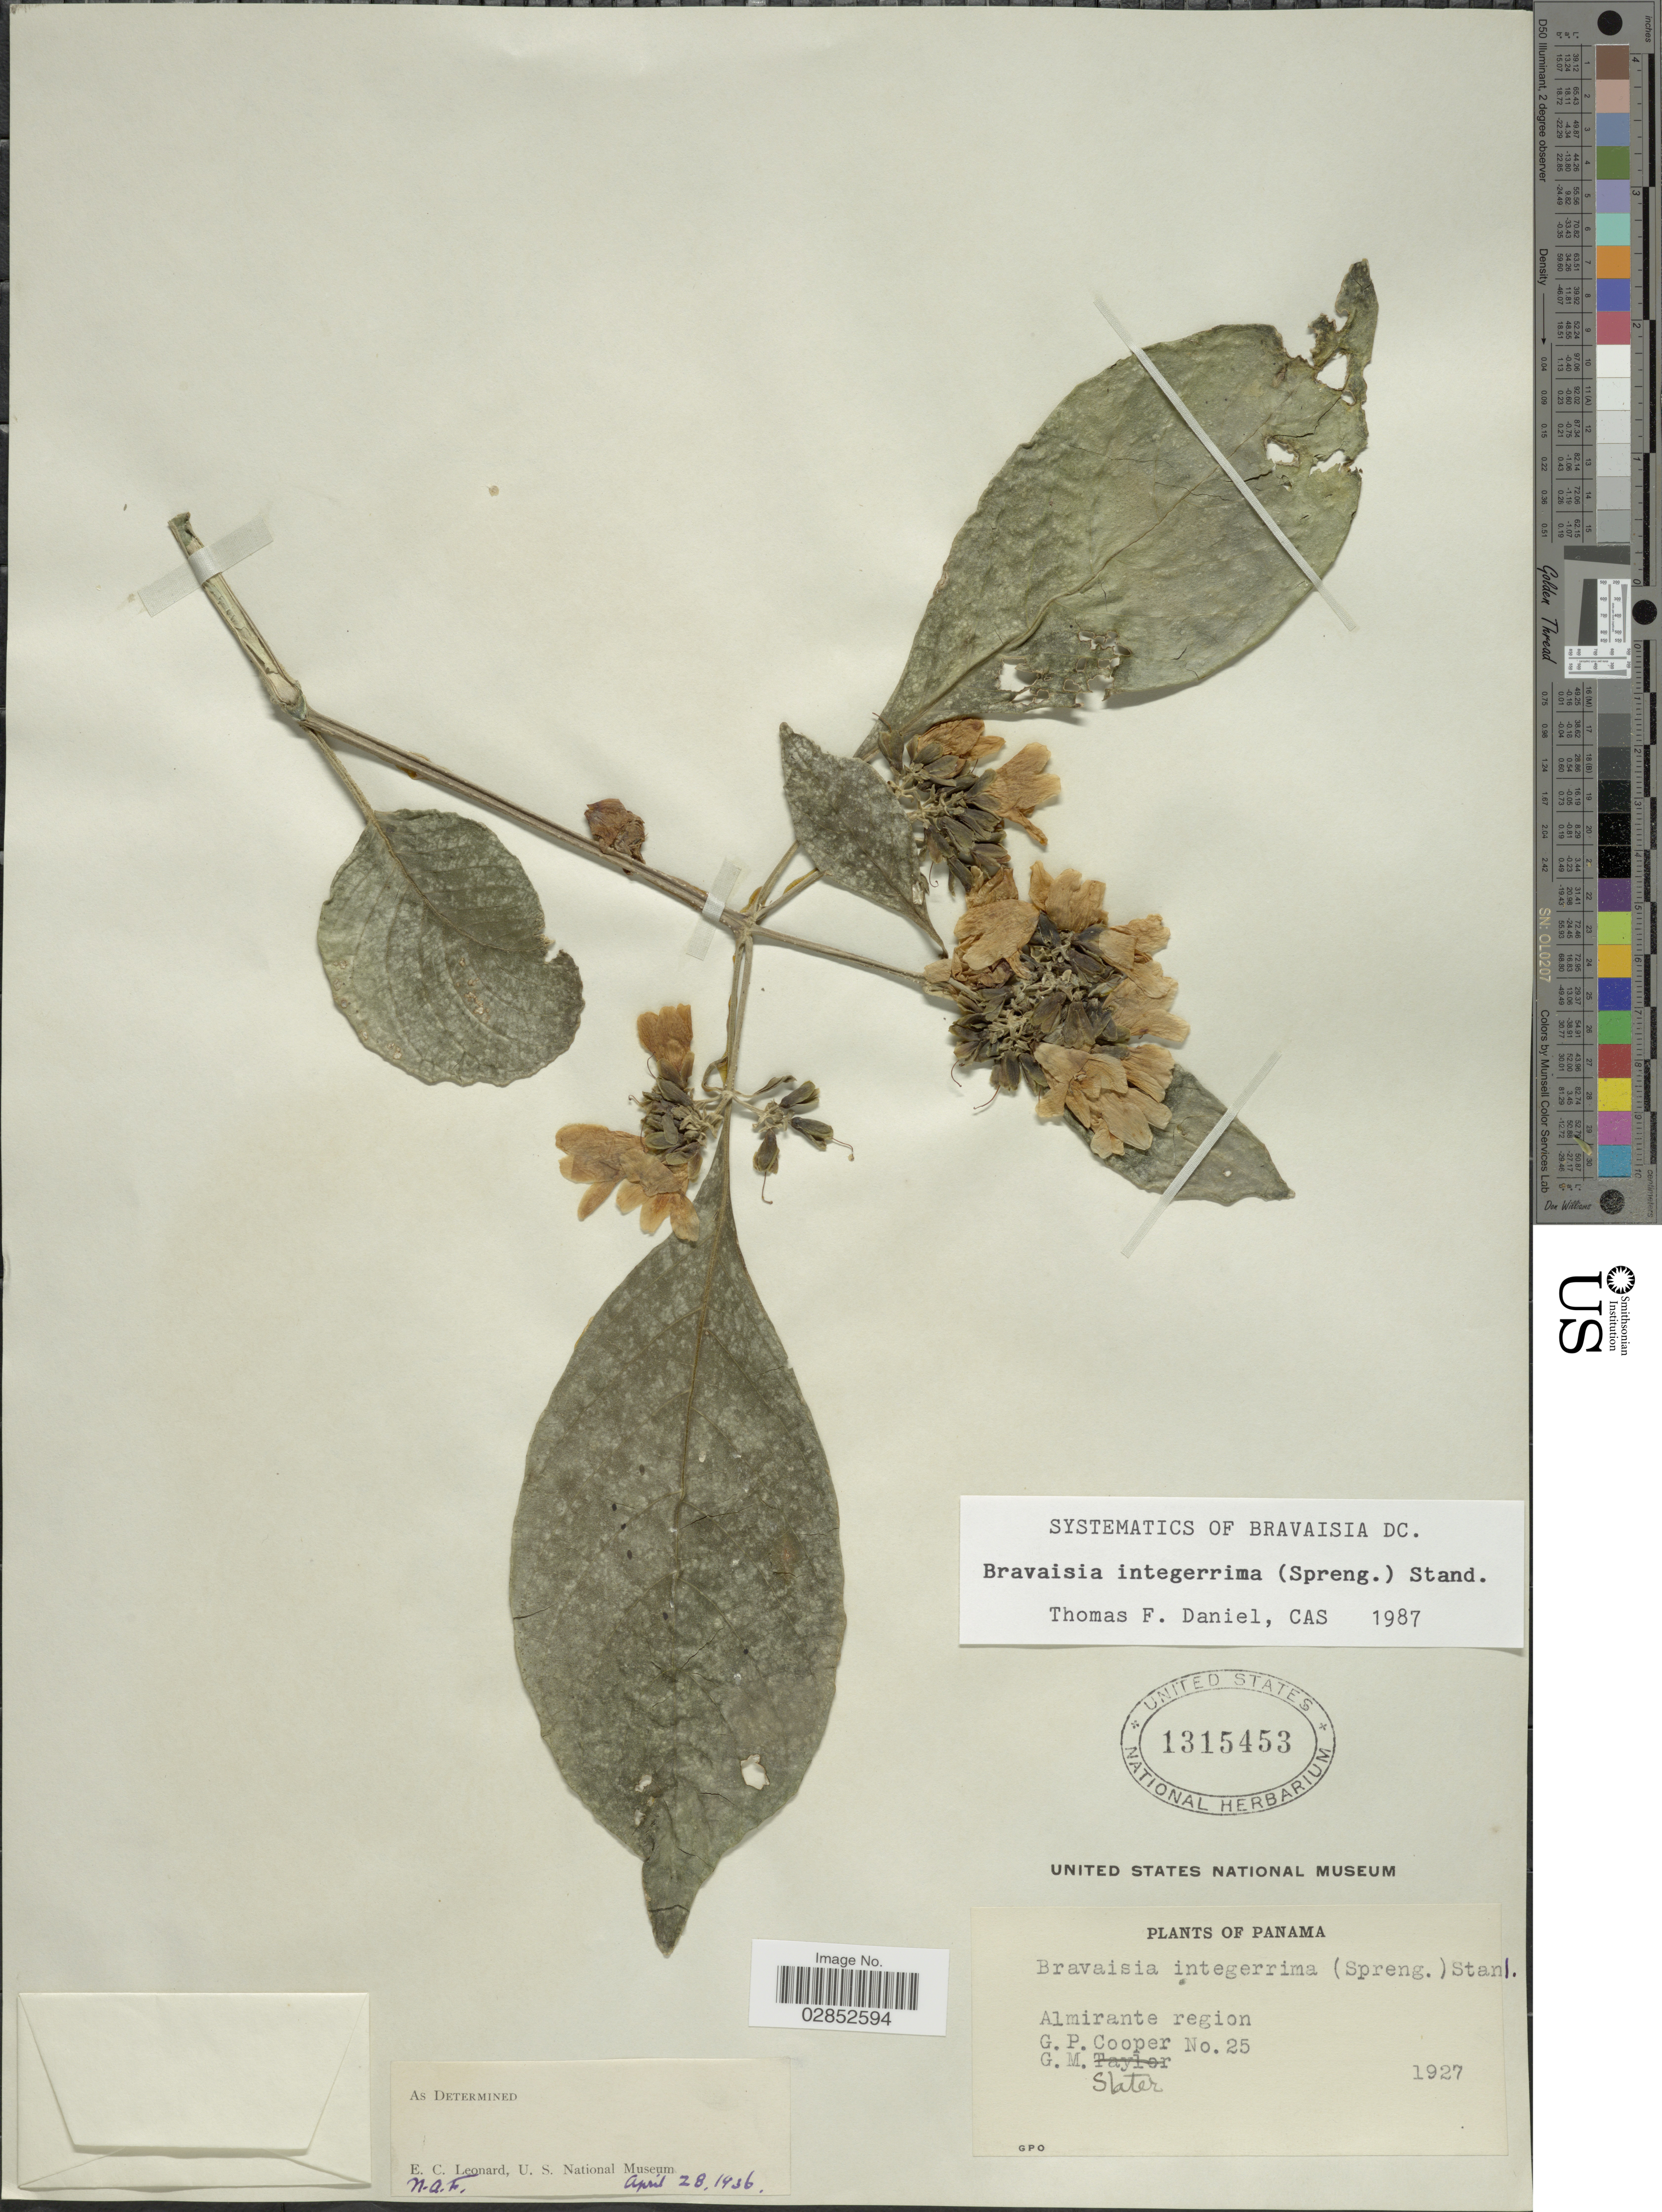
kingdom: Plantae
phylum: Tracheophyta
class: Magnoliopsida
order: Lamiales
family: Acanthaceae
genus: Bravaisia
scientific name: Bravaisia integerrima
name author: (Spreng.) Standl.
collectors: G. Cooper & G. Slater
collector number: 25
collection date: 1927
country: Panama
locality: Almrante region.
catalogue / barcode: US 1315453